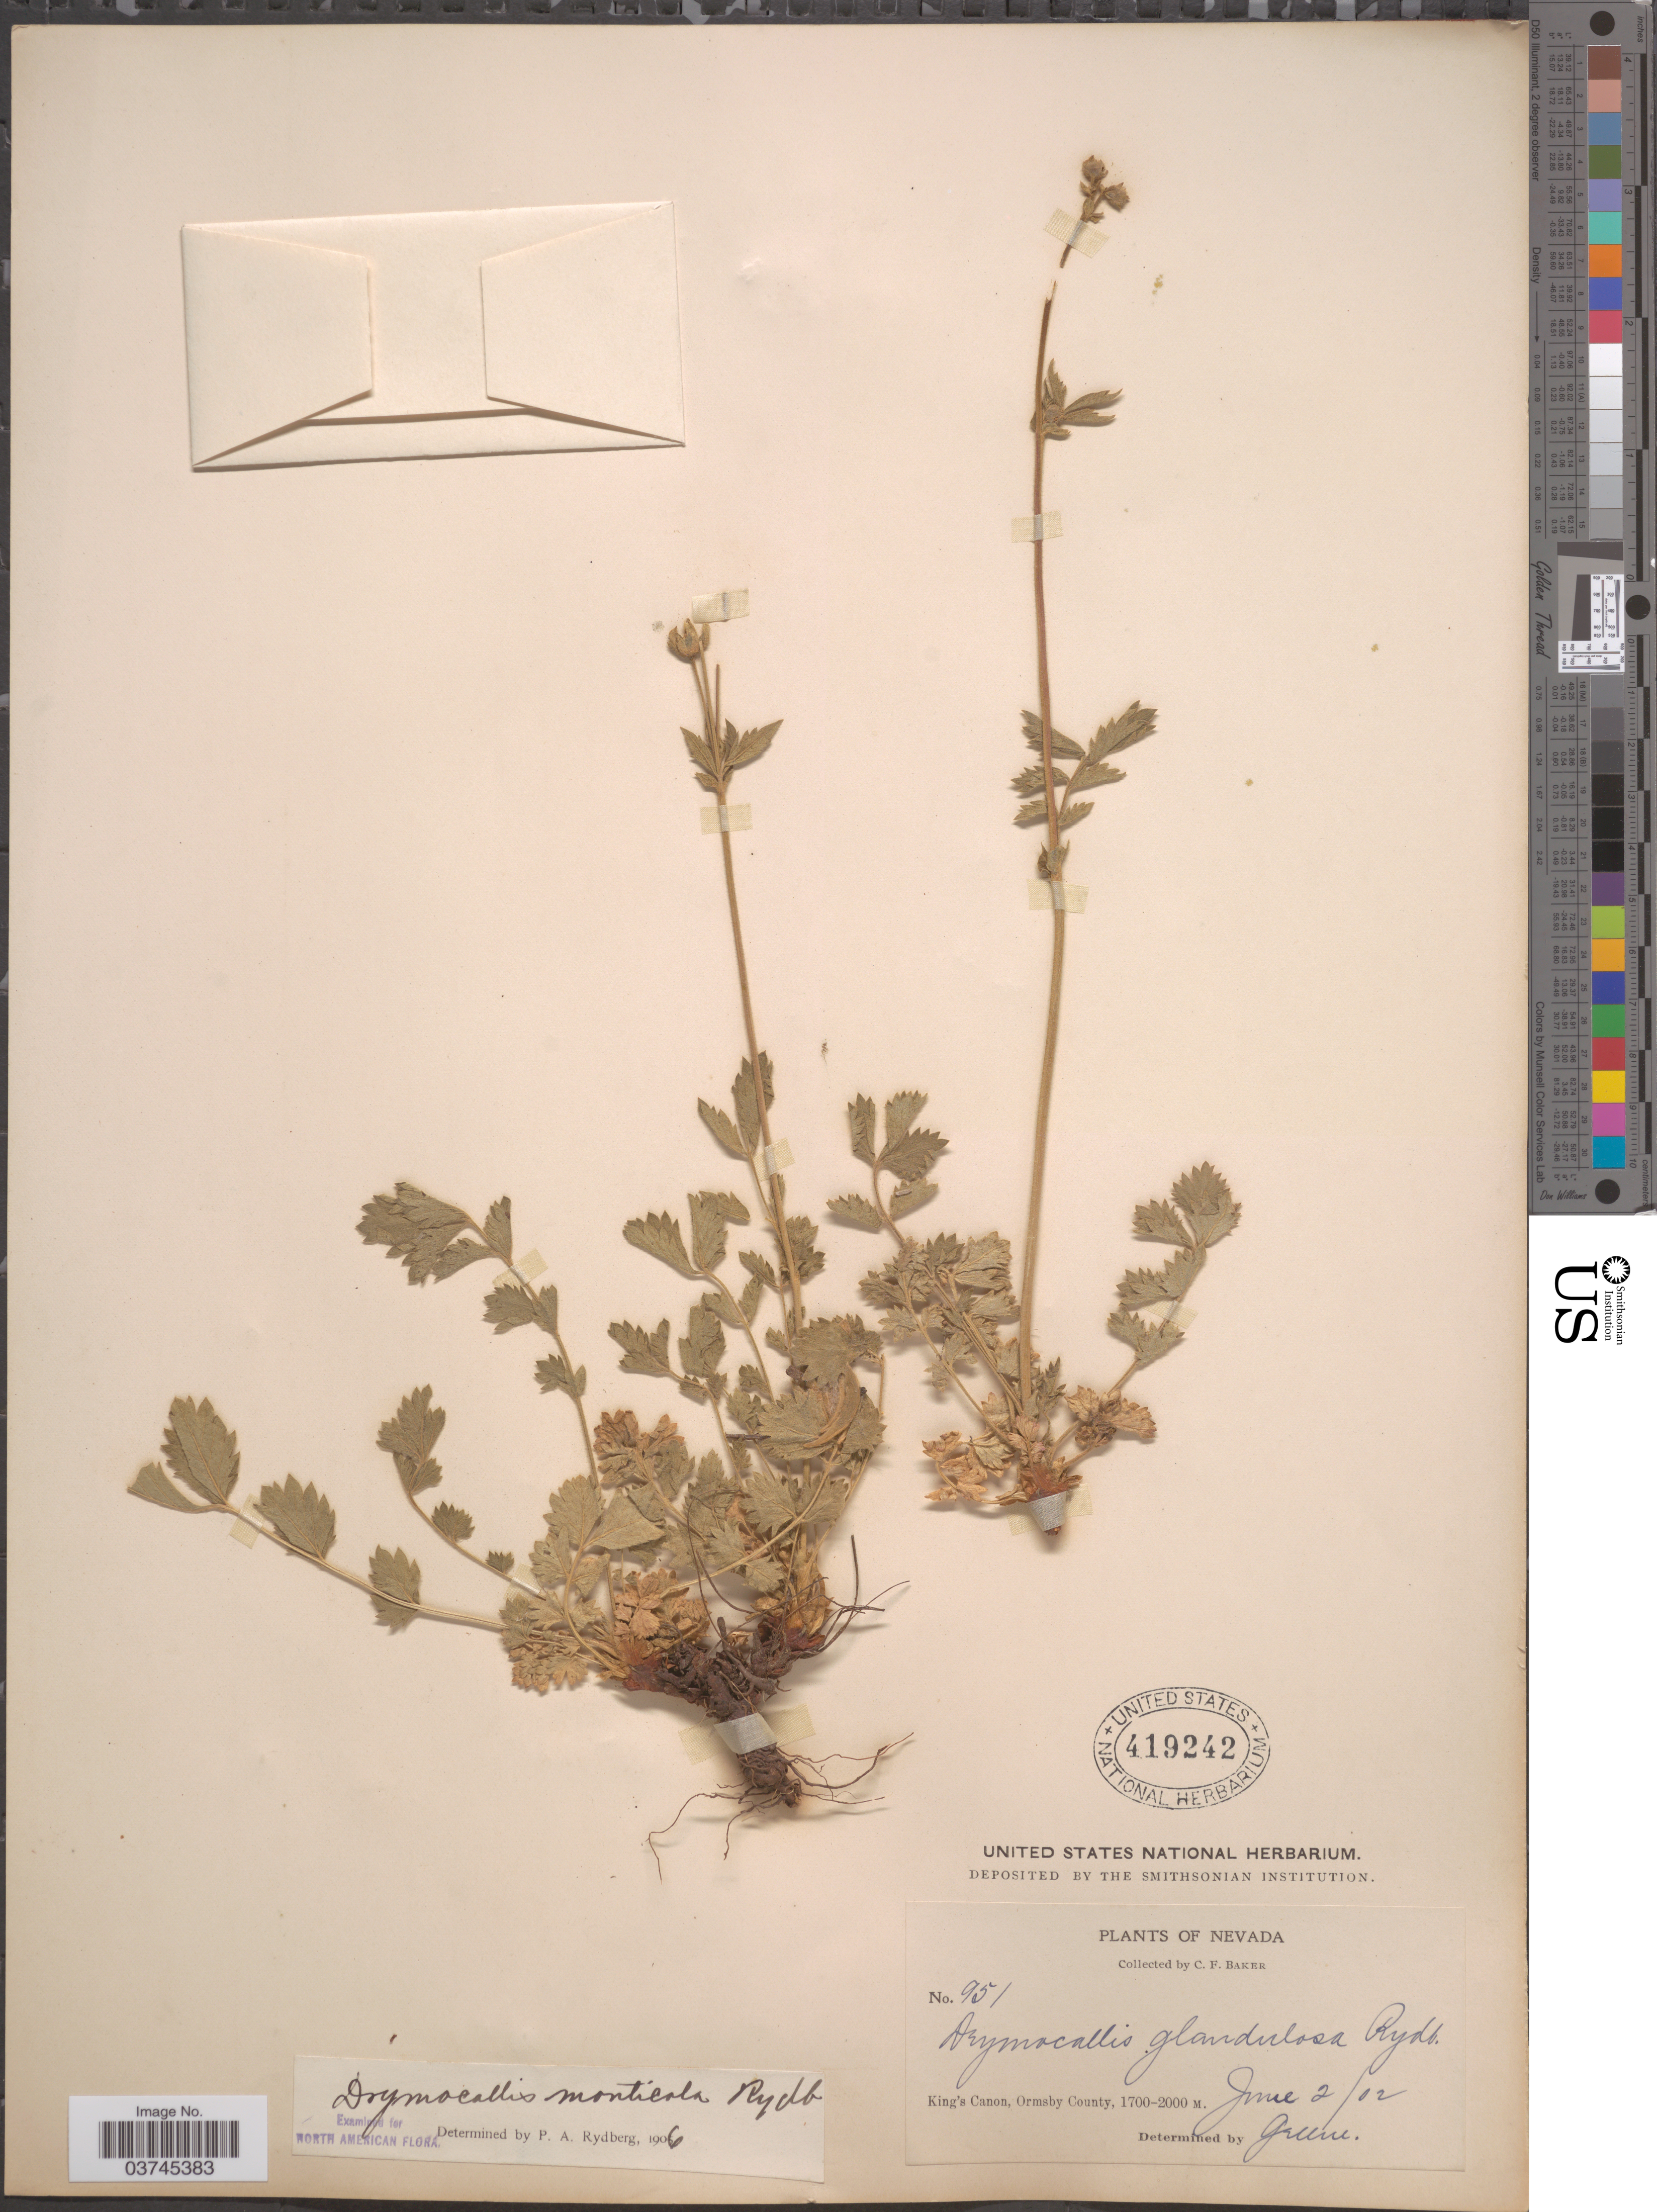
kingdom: Plantae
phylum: Tracheophyta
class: Magnoliopsida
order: Rosales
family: Rosaceae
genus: Drymocallis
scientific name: Drymocallis lactea var. lactea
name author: (Greene) Rydb.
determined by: Strong, Mark T., (BOT), Smithsonian Institution - National Museum of Natural History (UNITED STATES)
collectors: C. F. Baker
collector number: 951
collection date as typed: Transcribed d/m/y: 2/6/2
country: United States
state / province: Nevada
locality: King's Canon, Ormsby County.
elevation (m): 1700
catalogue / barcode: US 419242